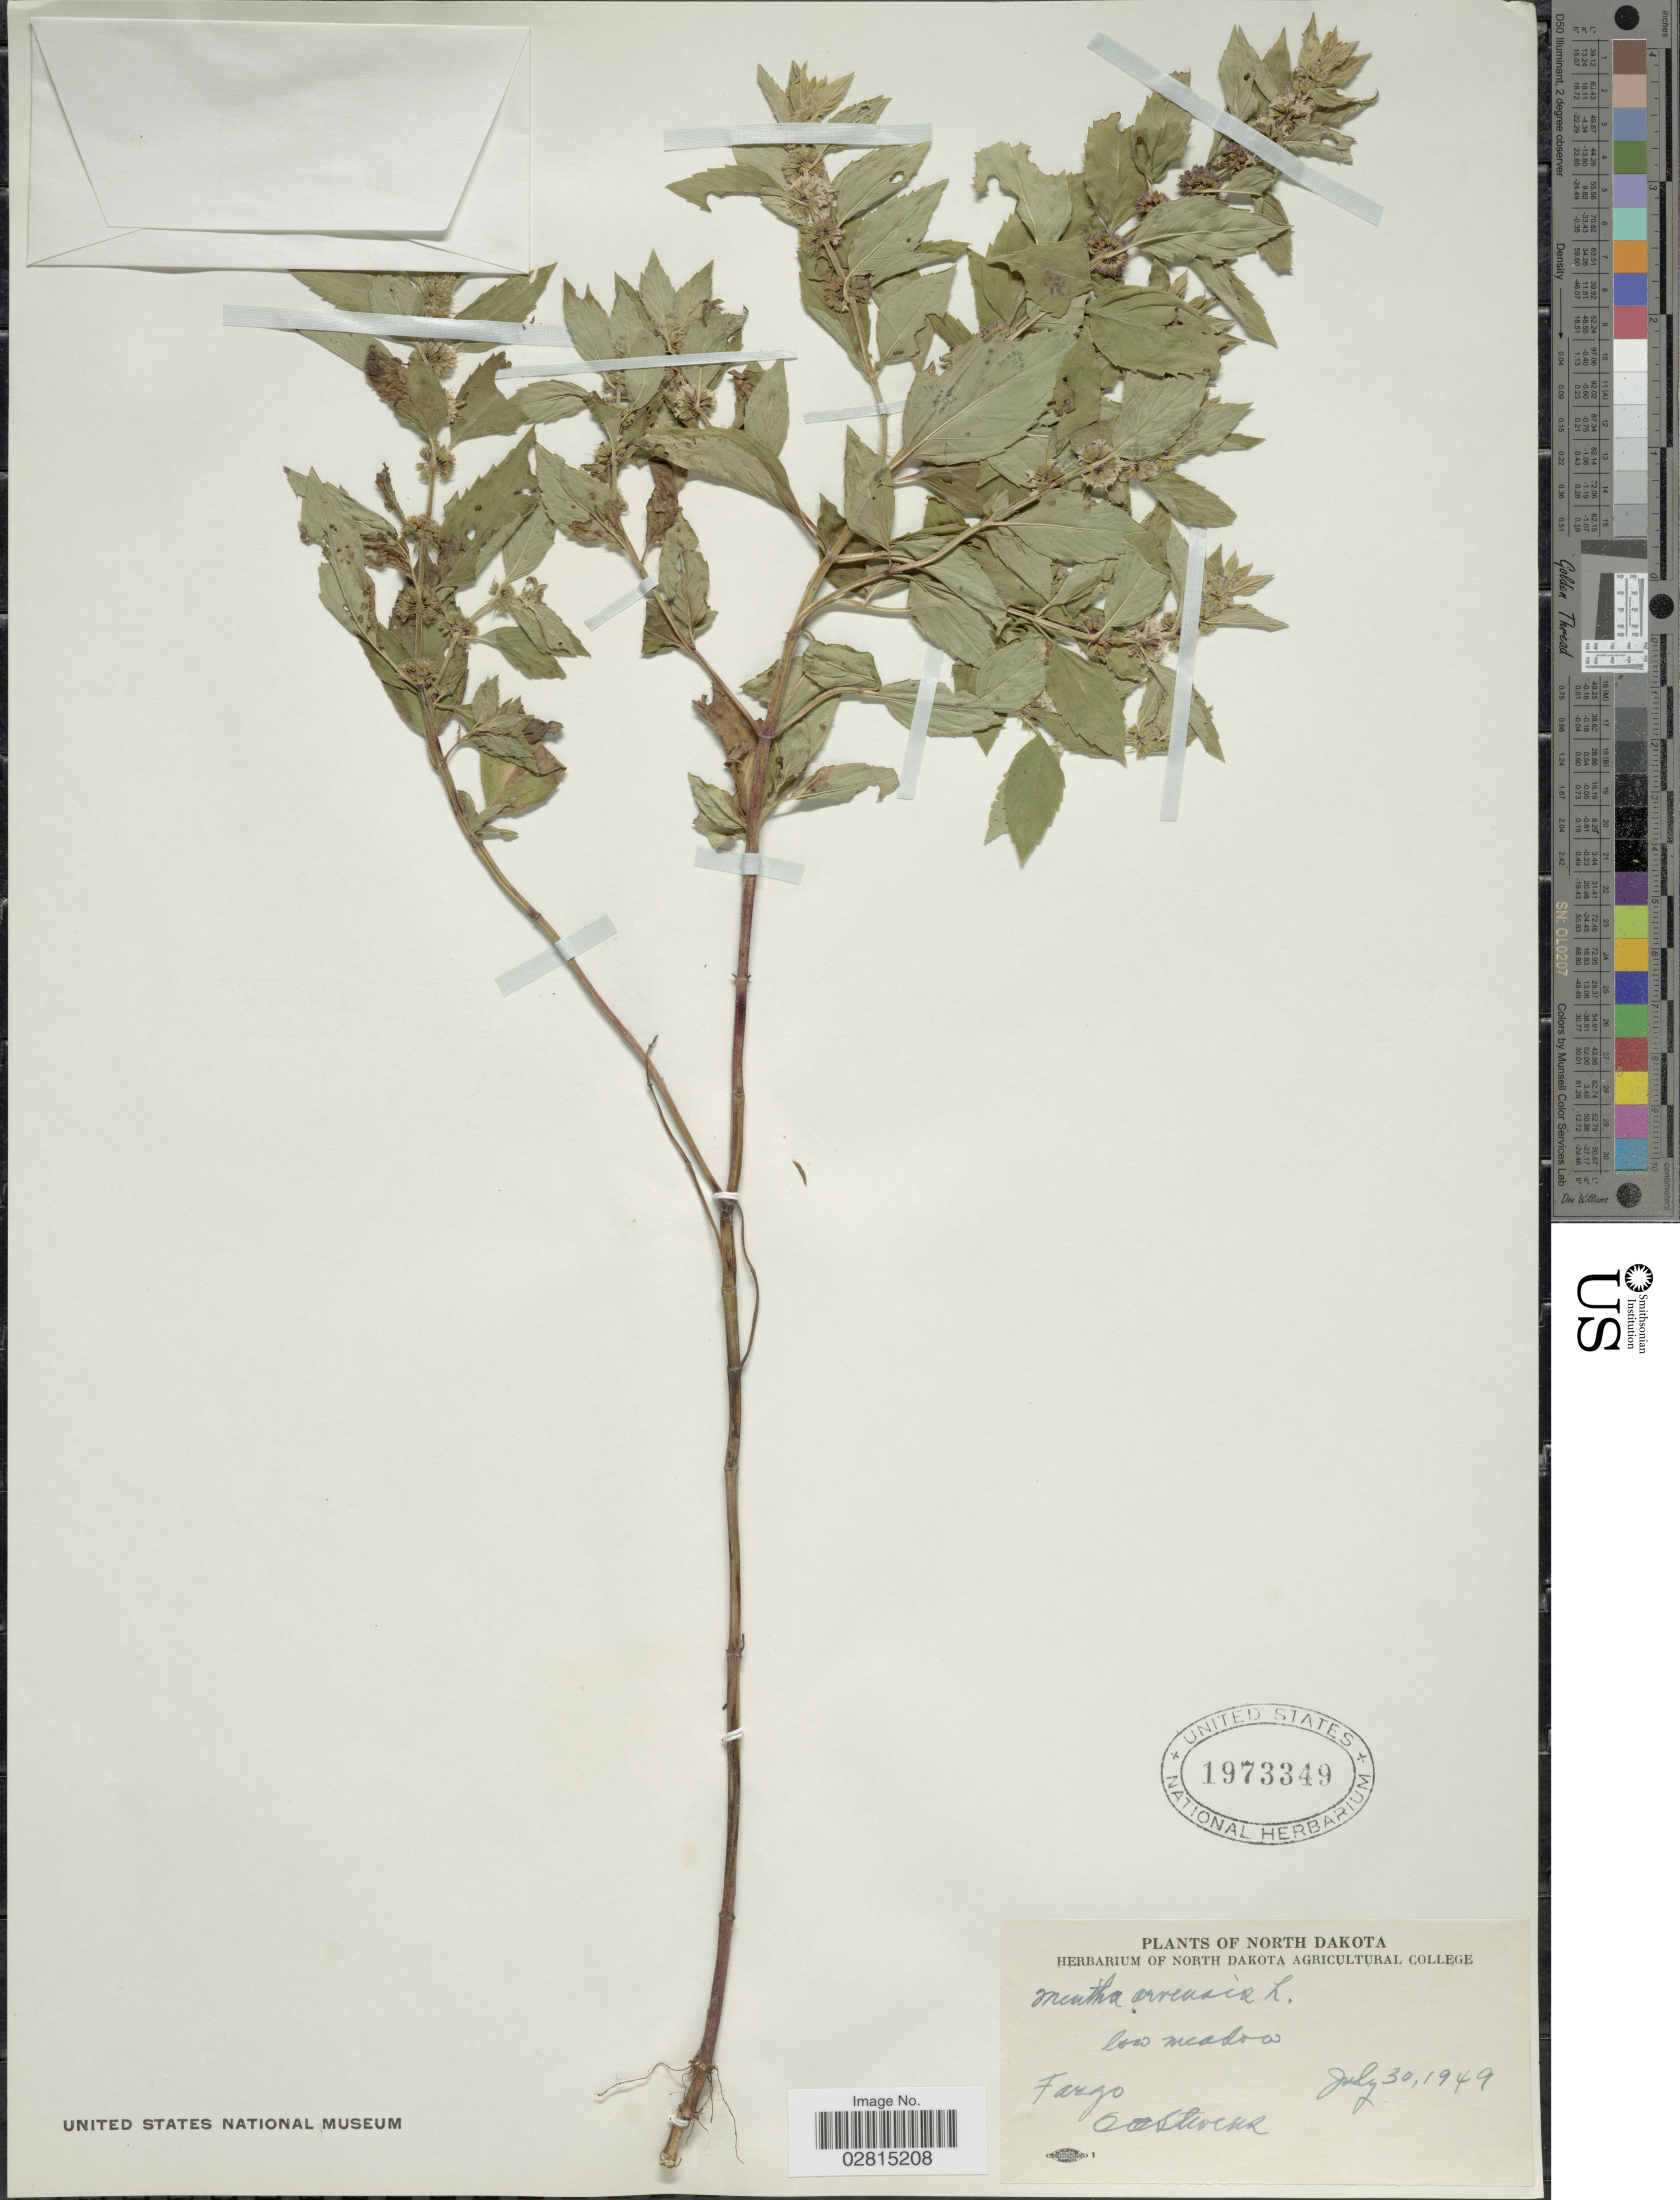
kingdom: Plantae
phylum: Tracheophyta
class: Magnoliopsida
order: Lamiales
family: Lamiaceae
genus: Mentha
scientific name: Mentha canadensis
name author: L.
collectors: O. A. Stevens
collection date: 1949-07-30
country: United States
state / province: North Dakota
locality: Fargo.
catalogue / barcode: US 1973349